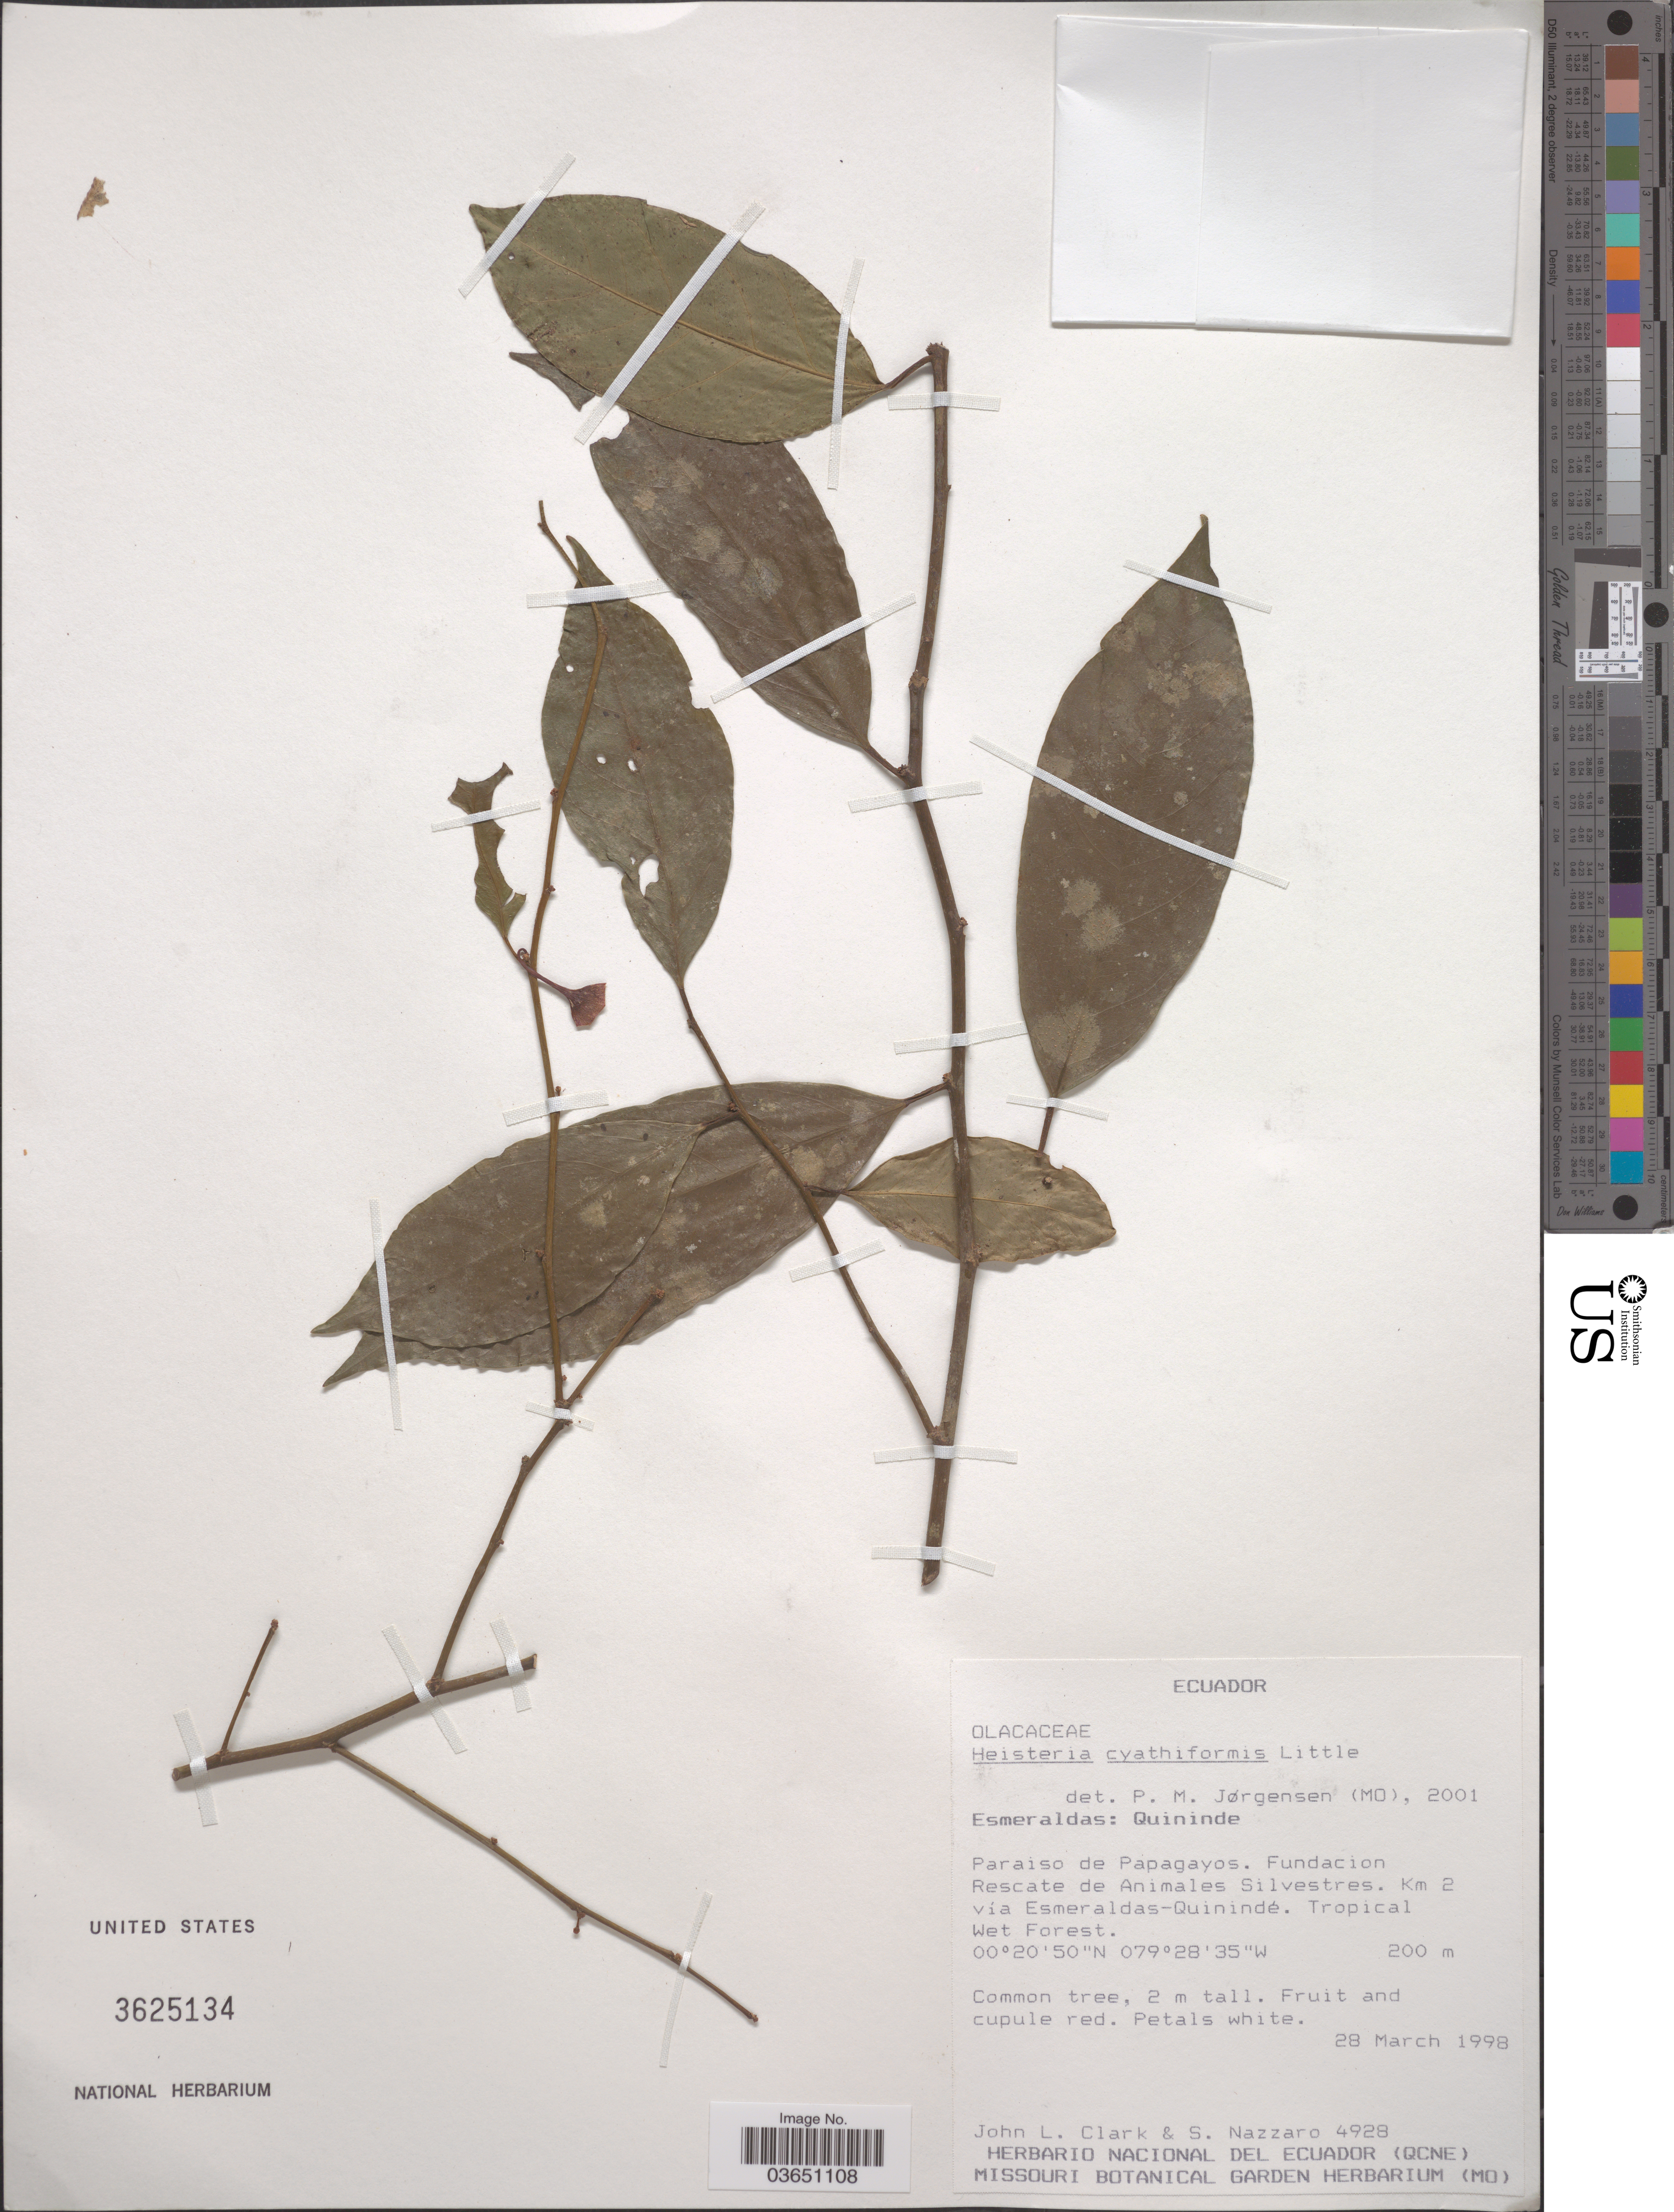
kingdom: Plantae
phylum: Tracheophyta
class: Magnoliopsida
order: Santalales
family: Erythropalaceae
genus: Heisteria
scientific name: Heisteria cyathiformis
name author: Little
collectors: J. L. Clark & S. Nazzaro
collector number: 4928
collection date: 1998-03-28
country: Ecuador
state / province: Esmeraldas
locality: Quininde. Paraiso de Papagayos. Fundacion Rescate de Animales Silvestres. Km 2 vía Esmeraldas-Quinindé. Tropical Wet Forest.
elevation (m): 200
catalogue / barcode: US 3625134